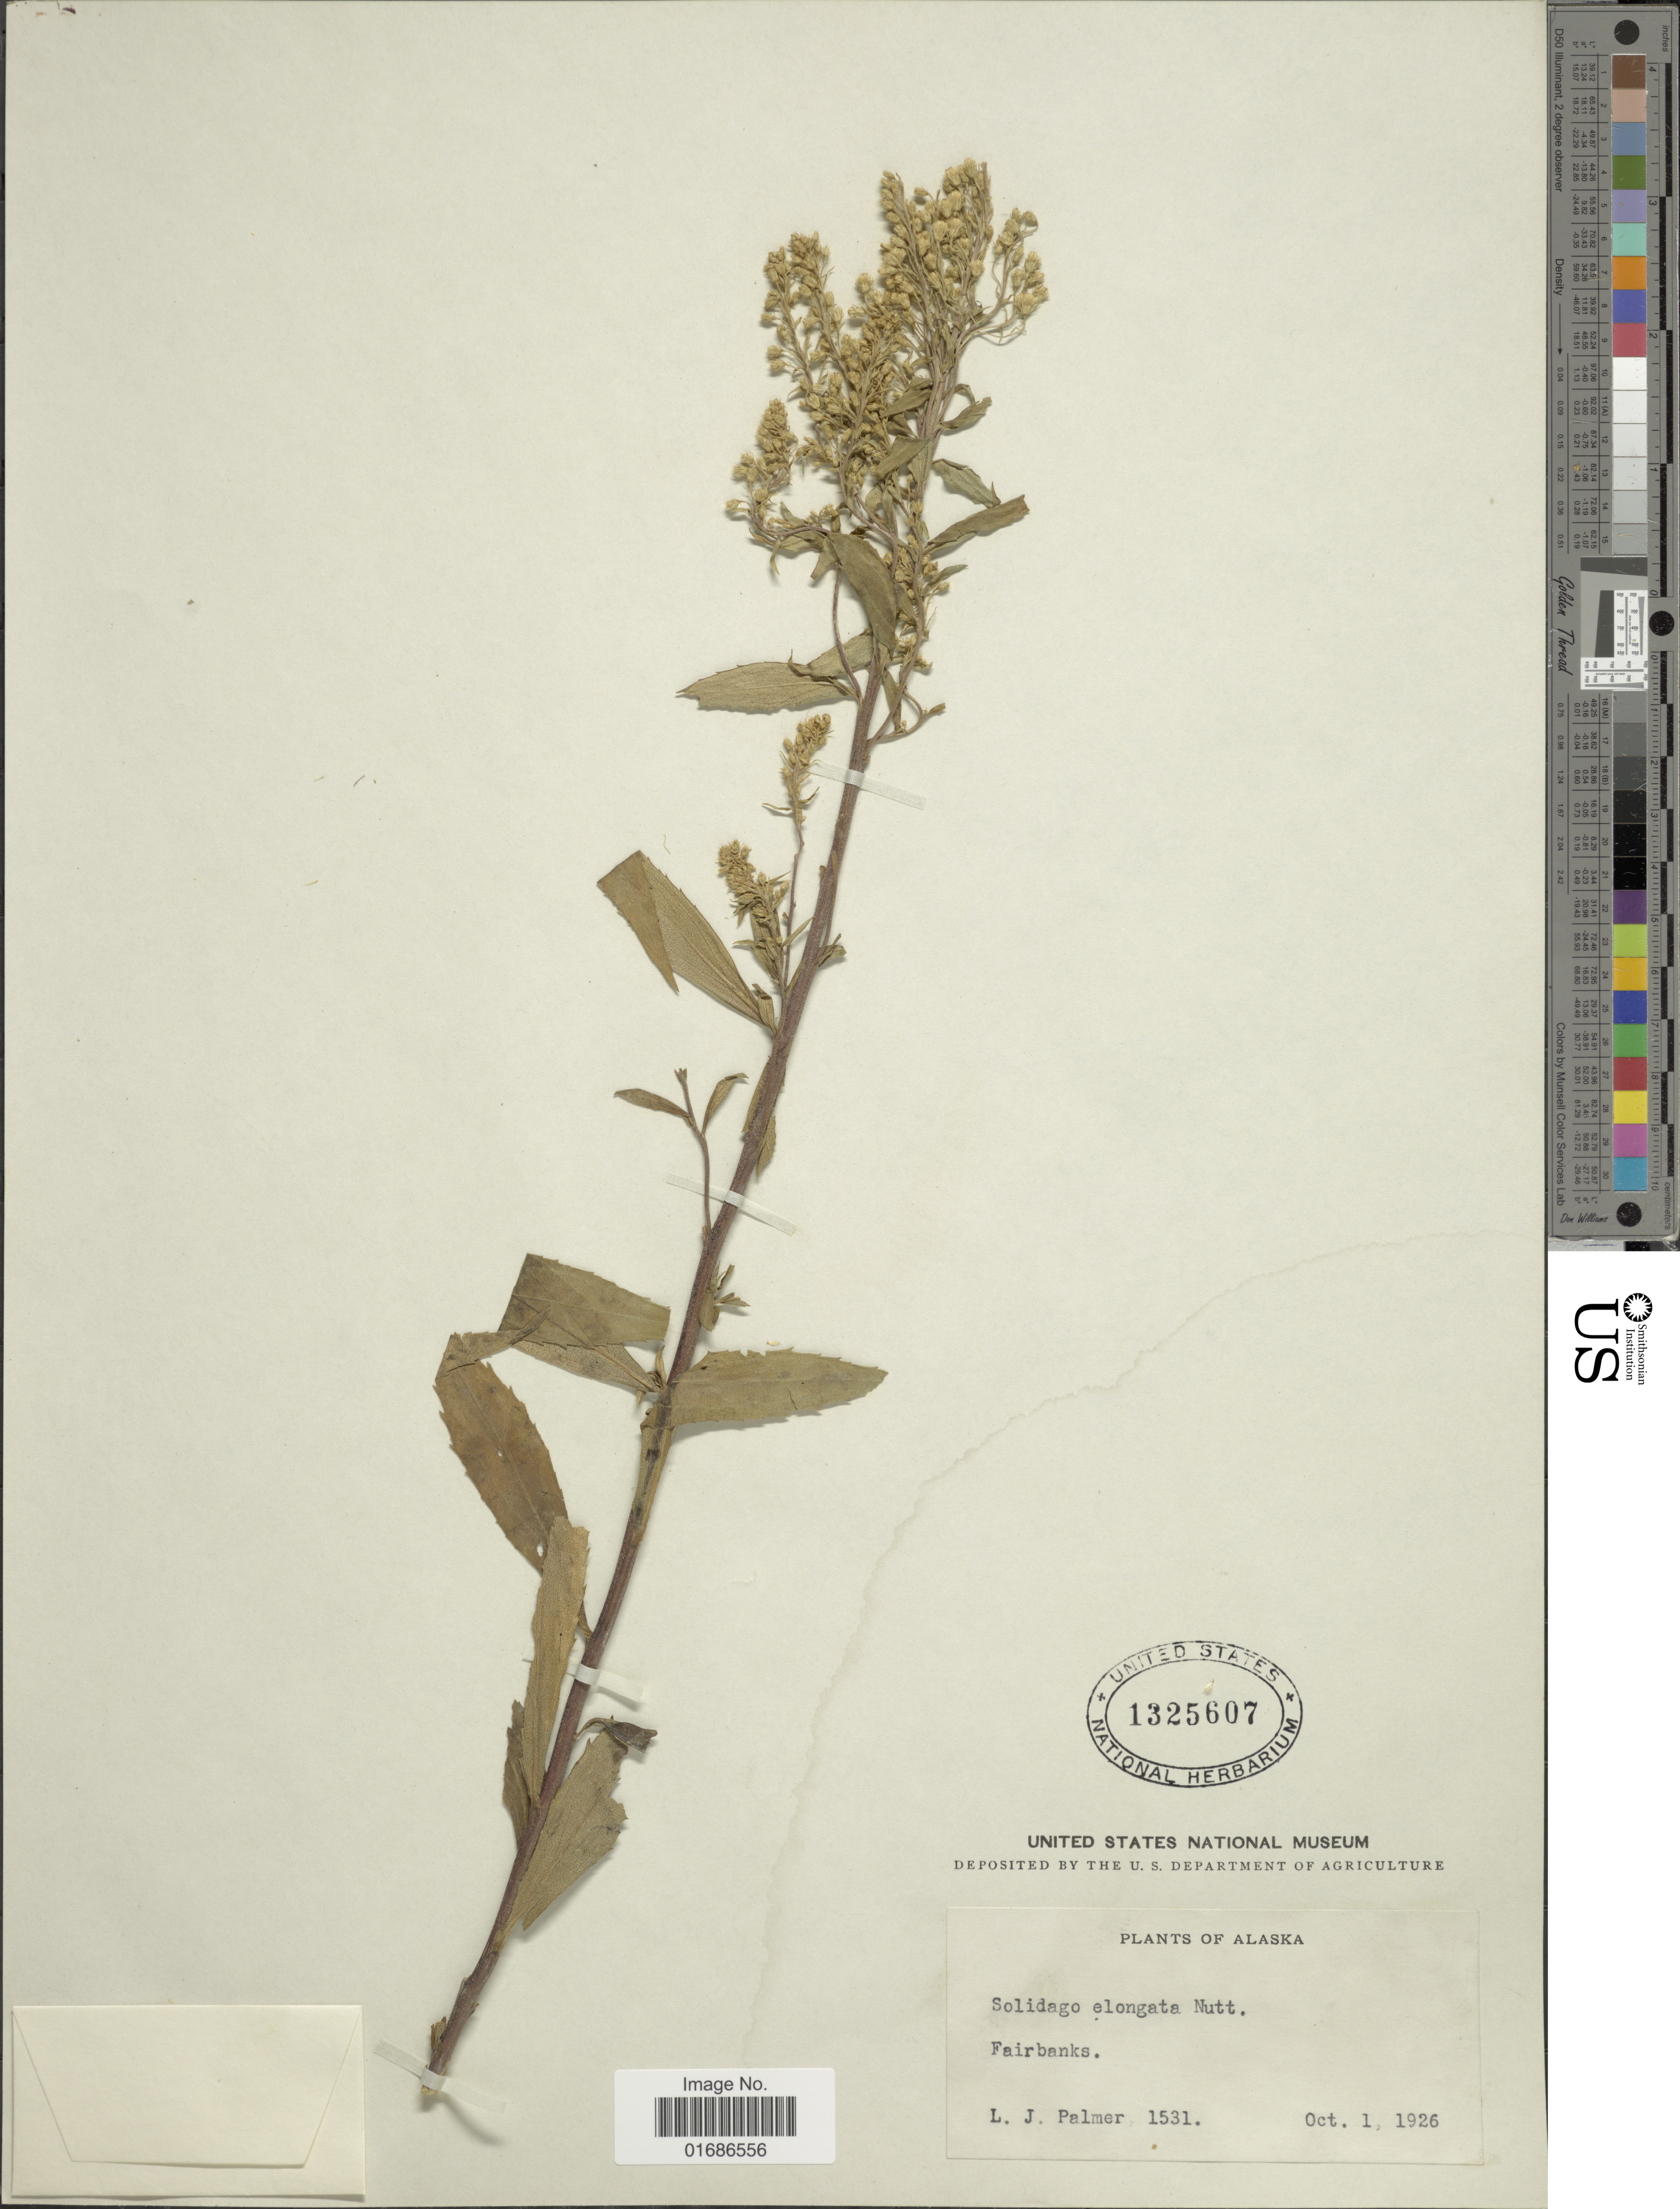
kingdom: Plantae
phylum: Tracheophyta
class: Magnoliopsida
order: Asterales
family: Asteraceae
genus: Solidago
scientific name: Solidago elongata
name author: Nutt.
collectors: L. J. Palmer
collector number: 1531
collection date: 1926-10-01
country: United States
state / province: Alaska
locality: Fairbanks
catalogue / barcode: US 1325607